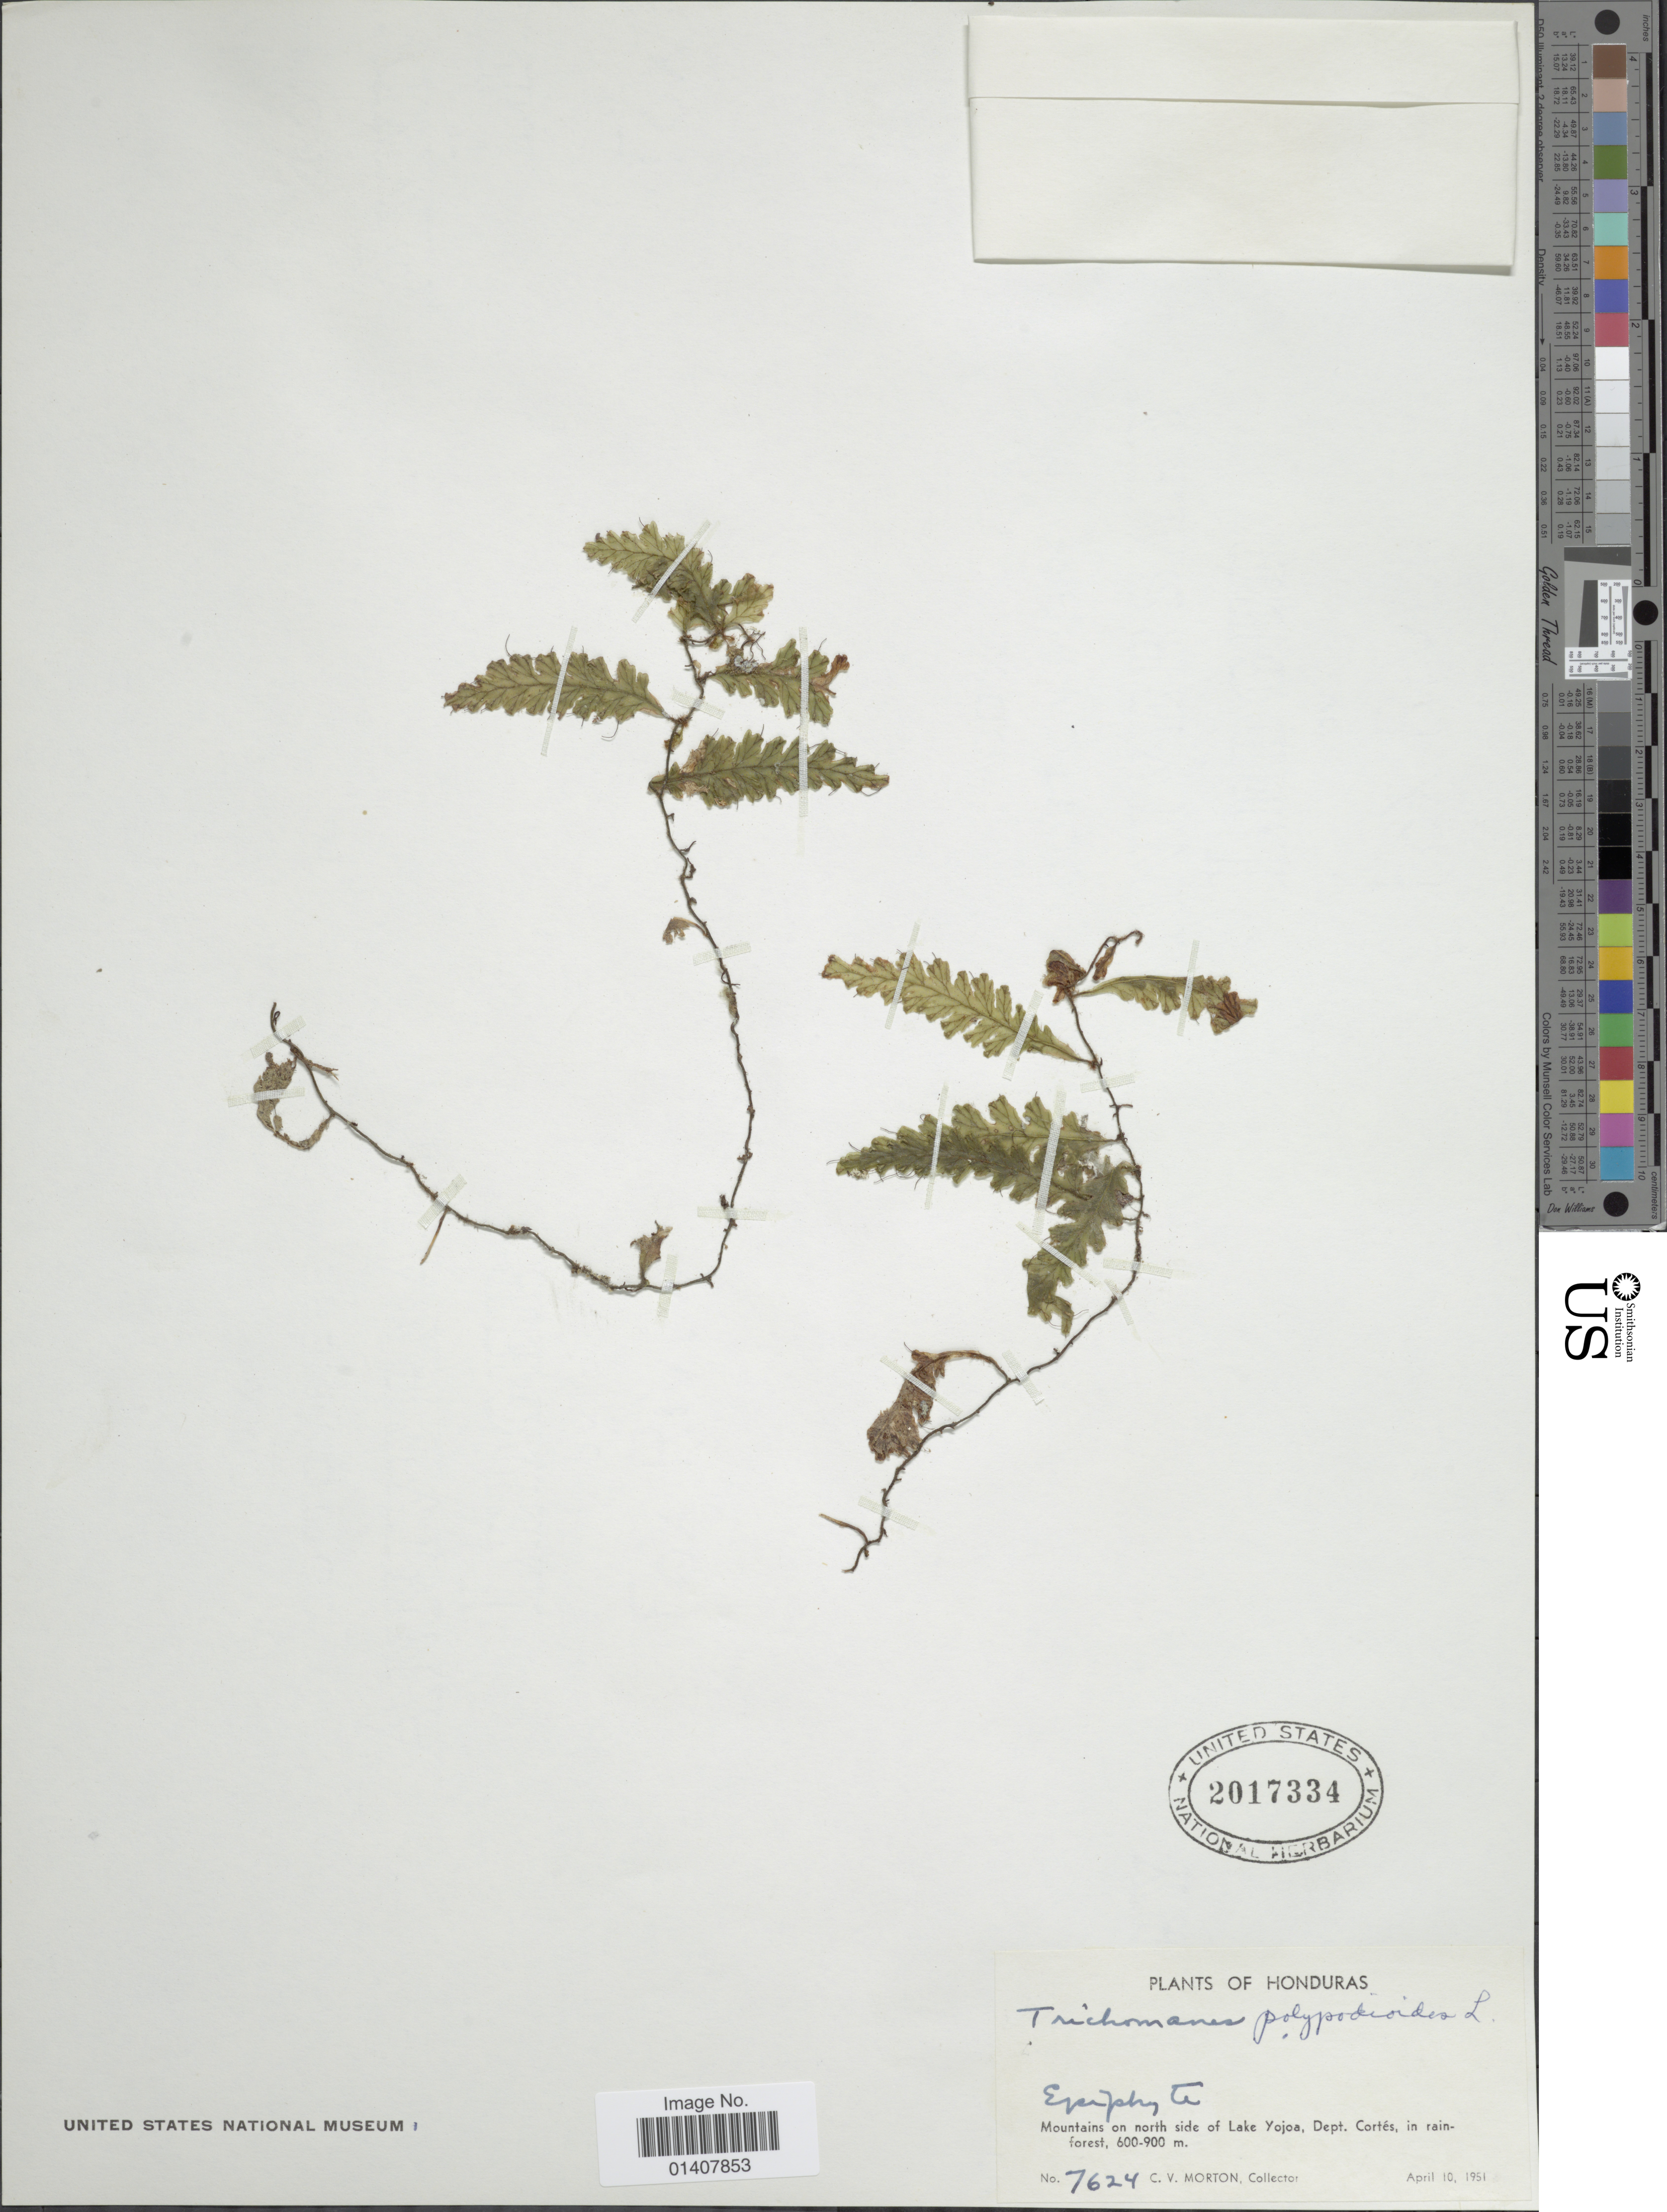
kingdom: Plantae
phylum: Tracheophyta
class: Polypodiopsida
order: Hymenophyllales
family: Hymenophyllaceae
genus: Trichomanes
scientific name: Trichomanes polypodioides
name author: L.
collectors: C. V. Morton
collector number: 7624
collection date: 1951-04-10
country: Honduras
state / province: Cortés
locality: Mountains on north side of lake Yojoa, Dept. Cortés, in rainforest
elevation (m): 600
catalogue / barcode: US 2017334